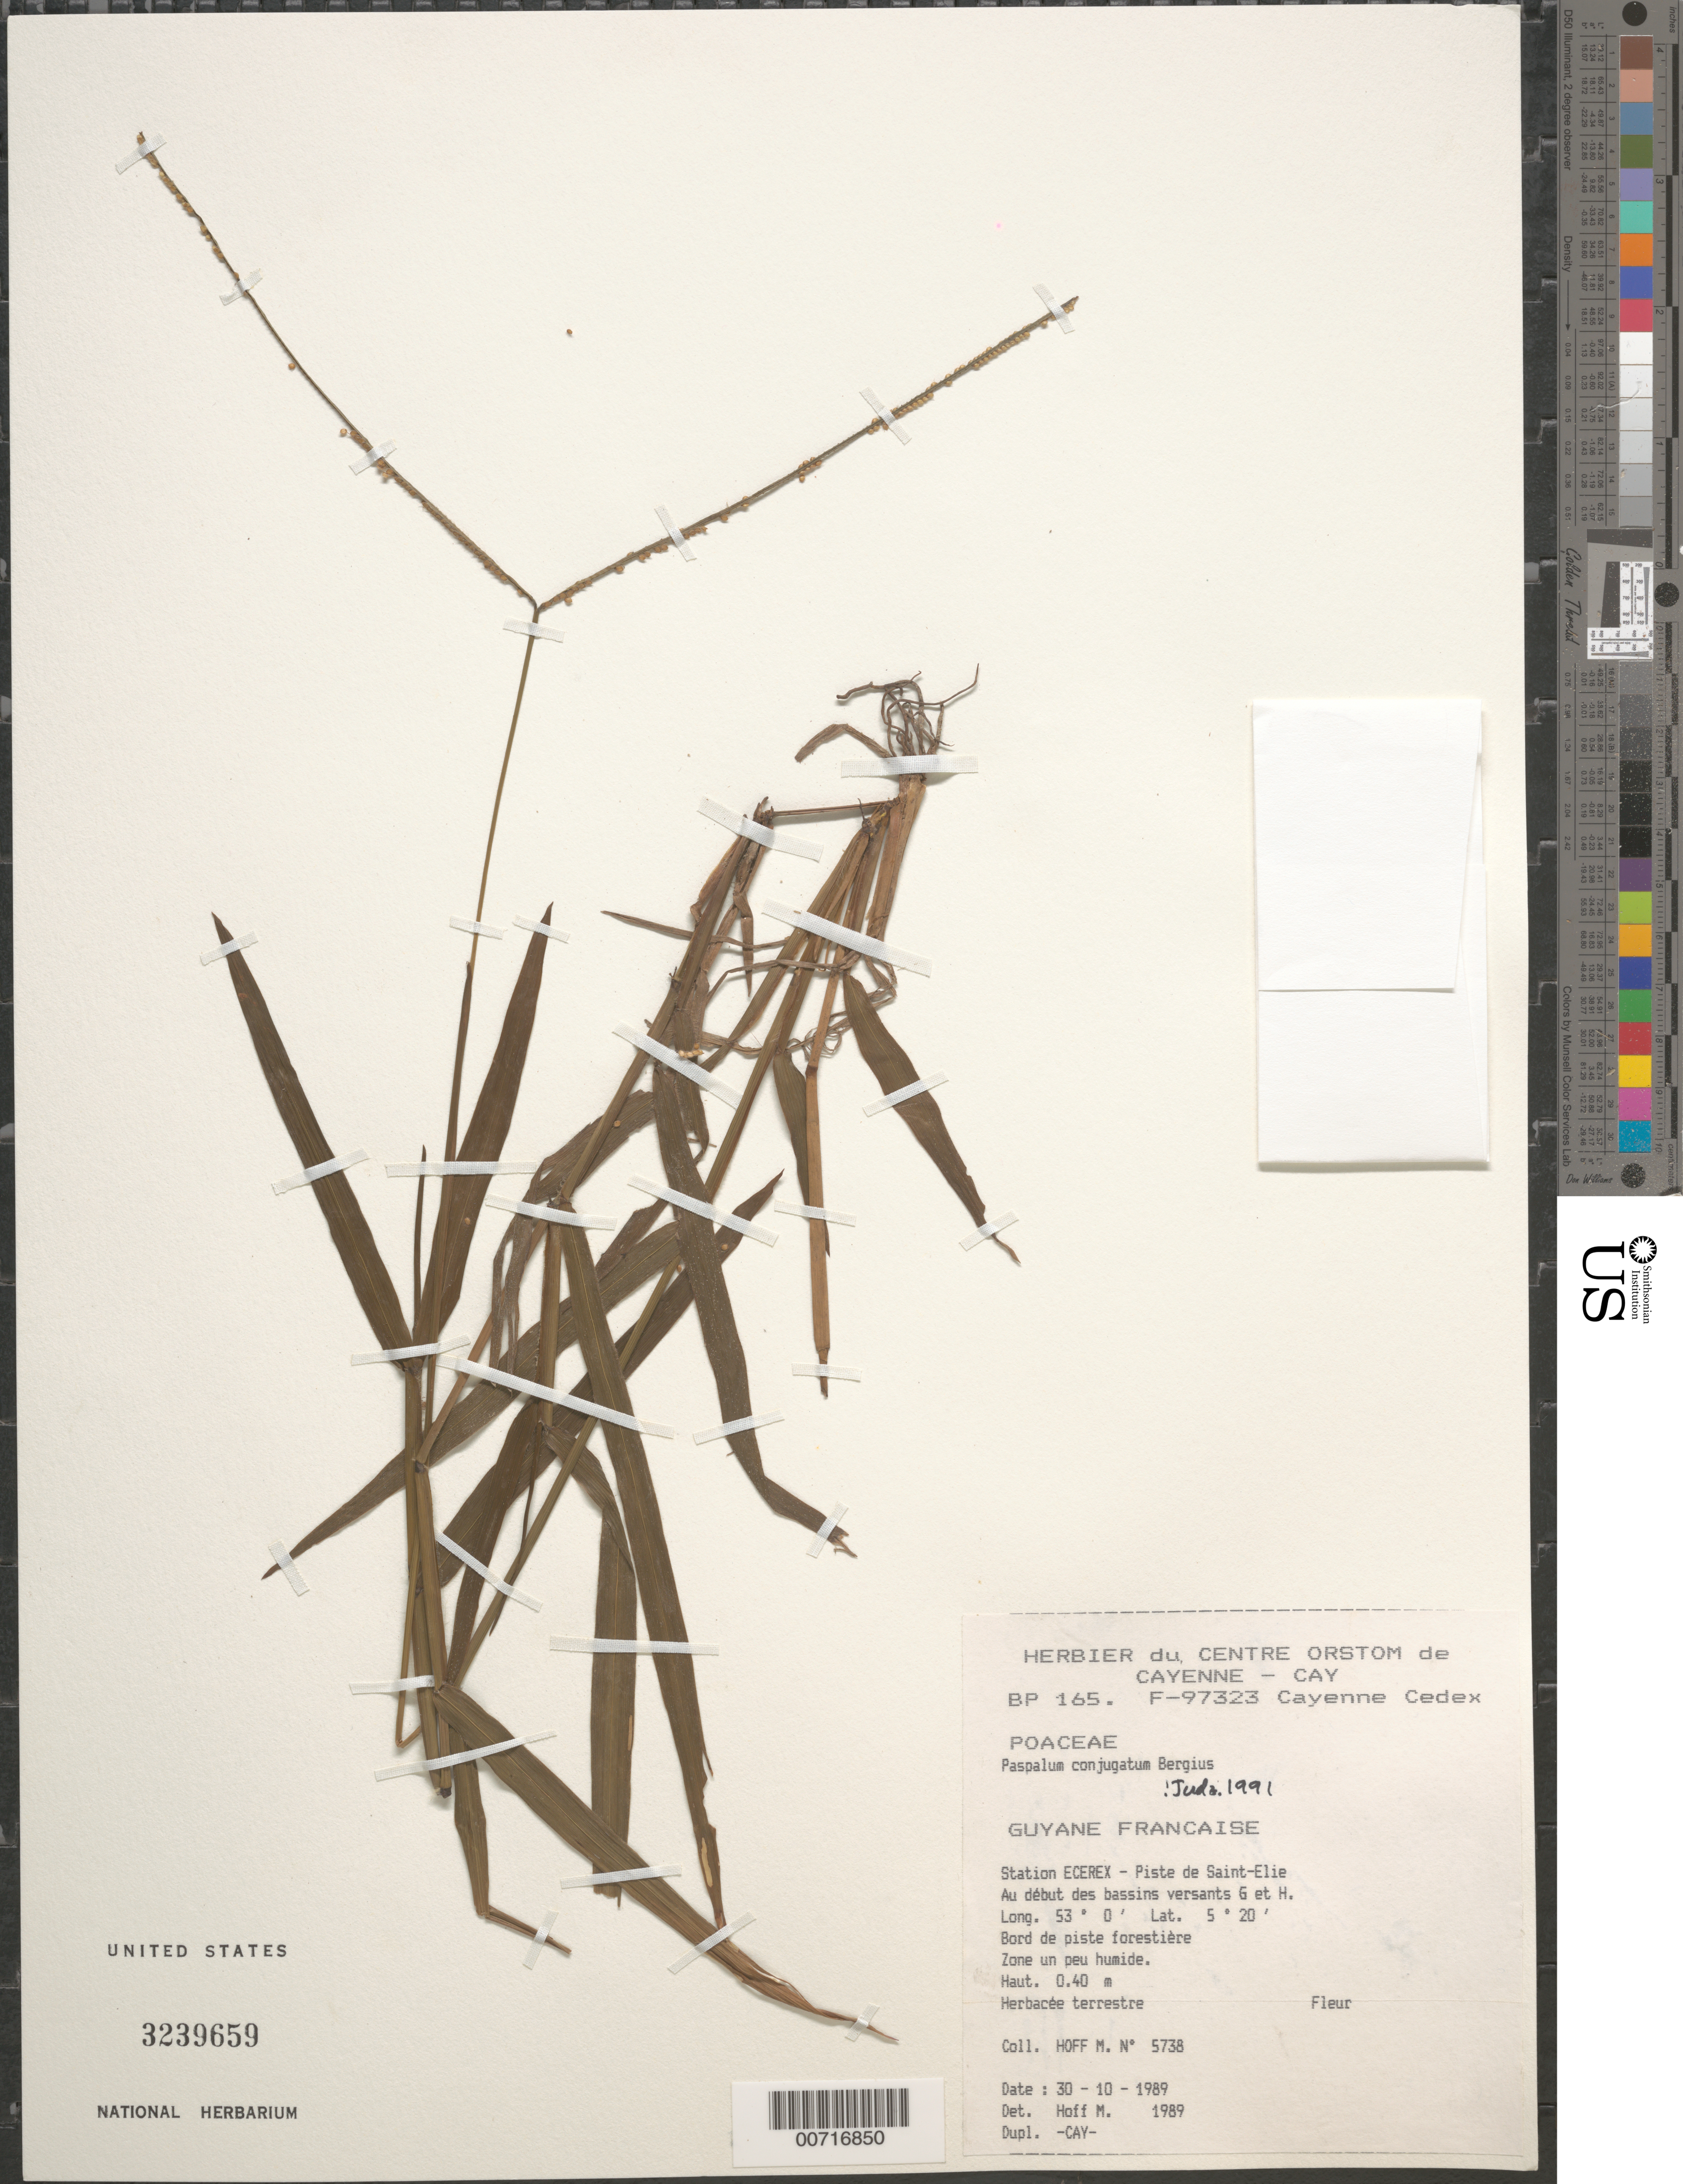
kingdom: Plantae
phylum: Tracheophyta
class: Liliopsida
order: Poales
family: Poaceae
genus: Paspalum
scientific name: Paspalum conjugatum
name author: P.J. Bergius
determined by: Judziewicz, E. J.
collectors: M. Hoff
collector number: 5738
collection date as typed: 30-Oct-89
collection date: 1989-10-30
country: French Guiana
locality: Station de la Piste de Saint-Élie (ECEREX)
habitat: Along forest trail; slightly wet area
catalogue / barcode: US 3239659